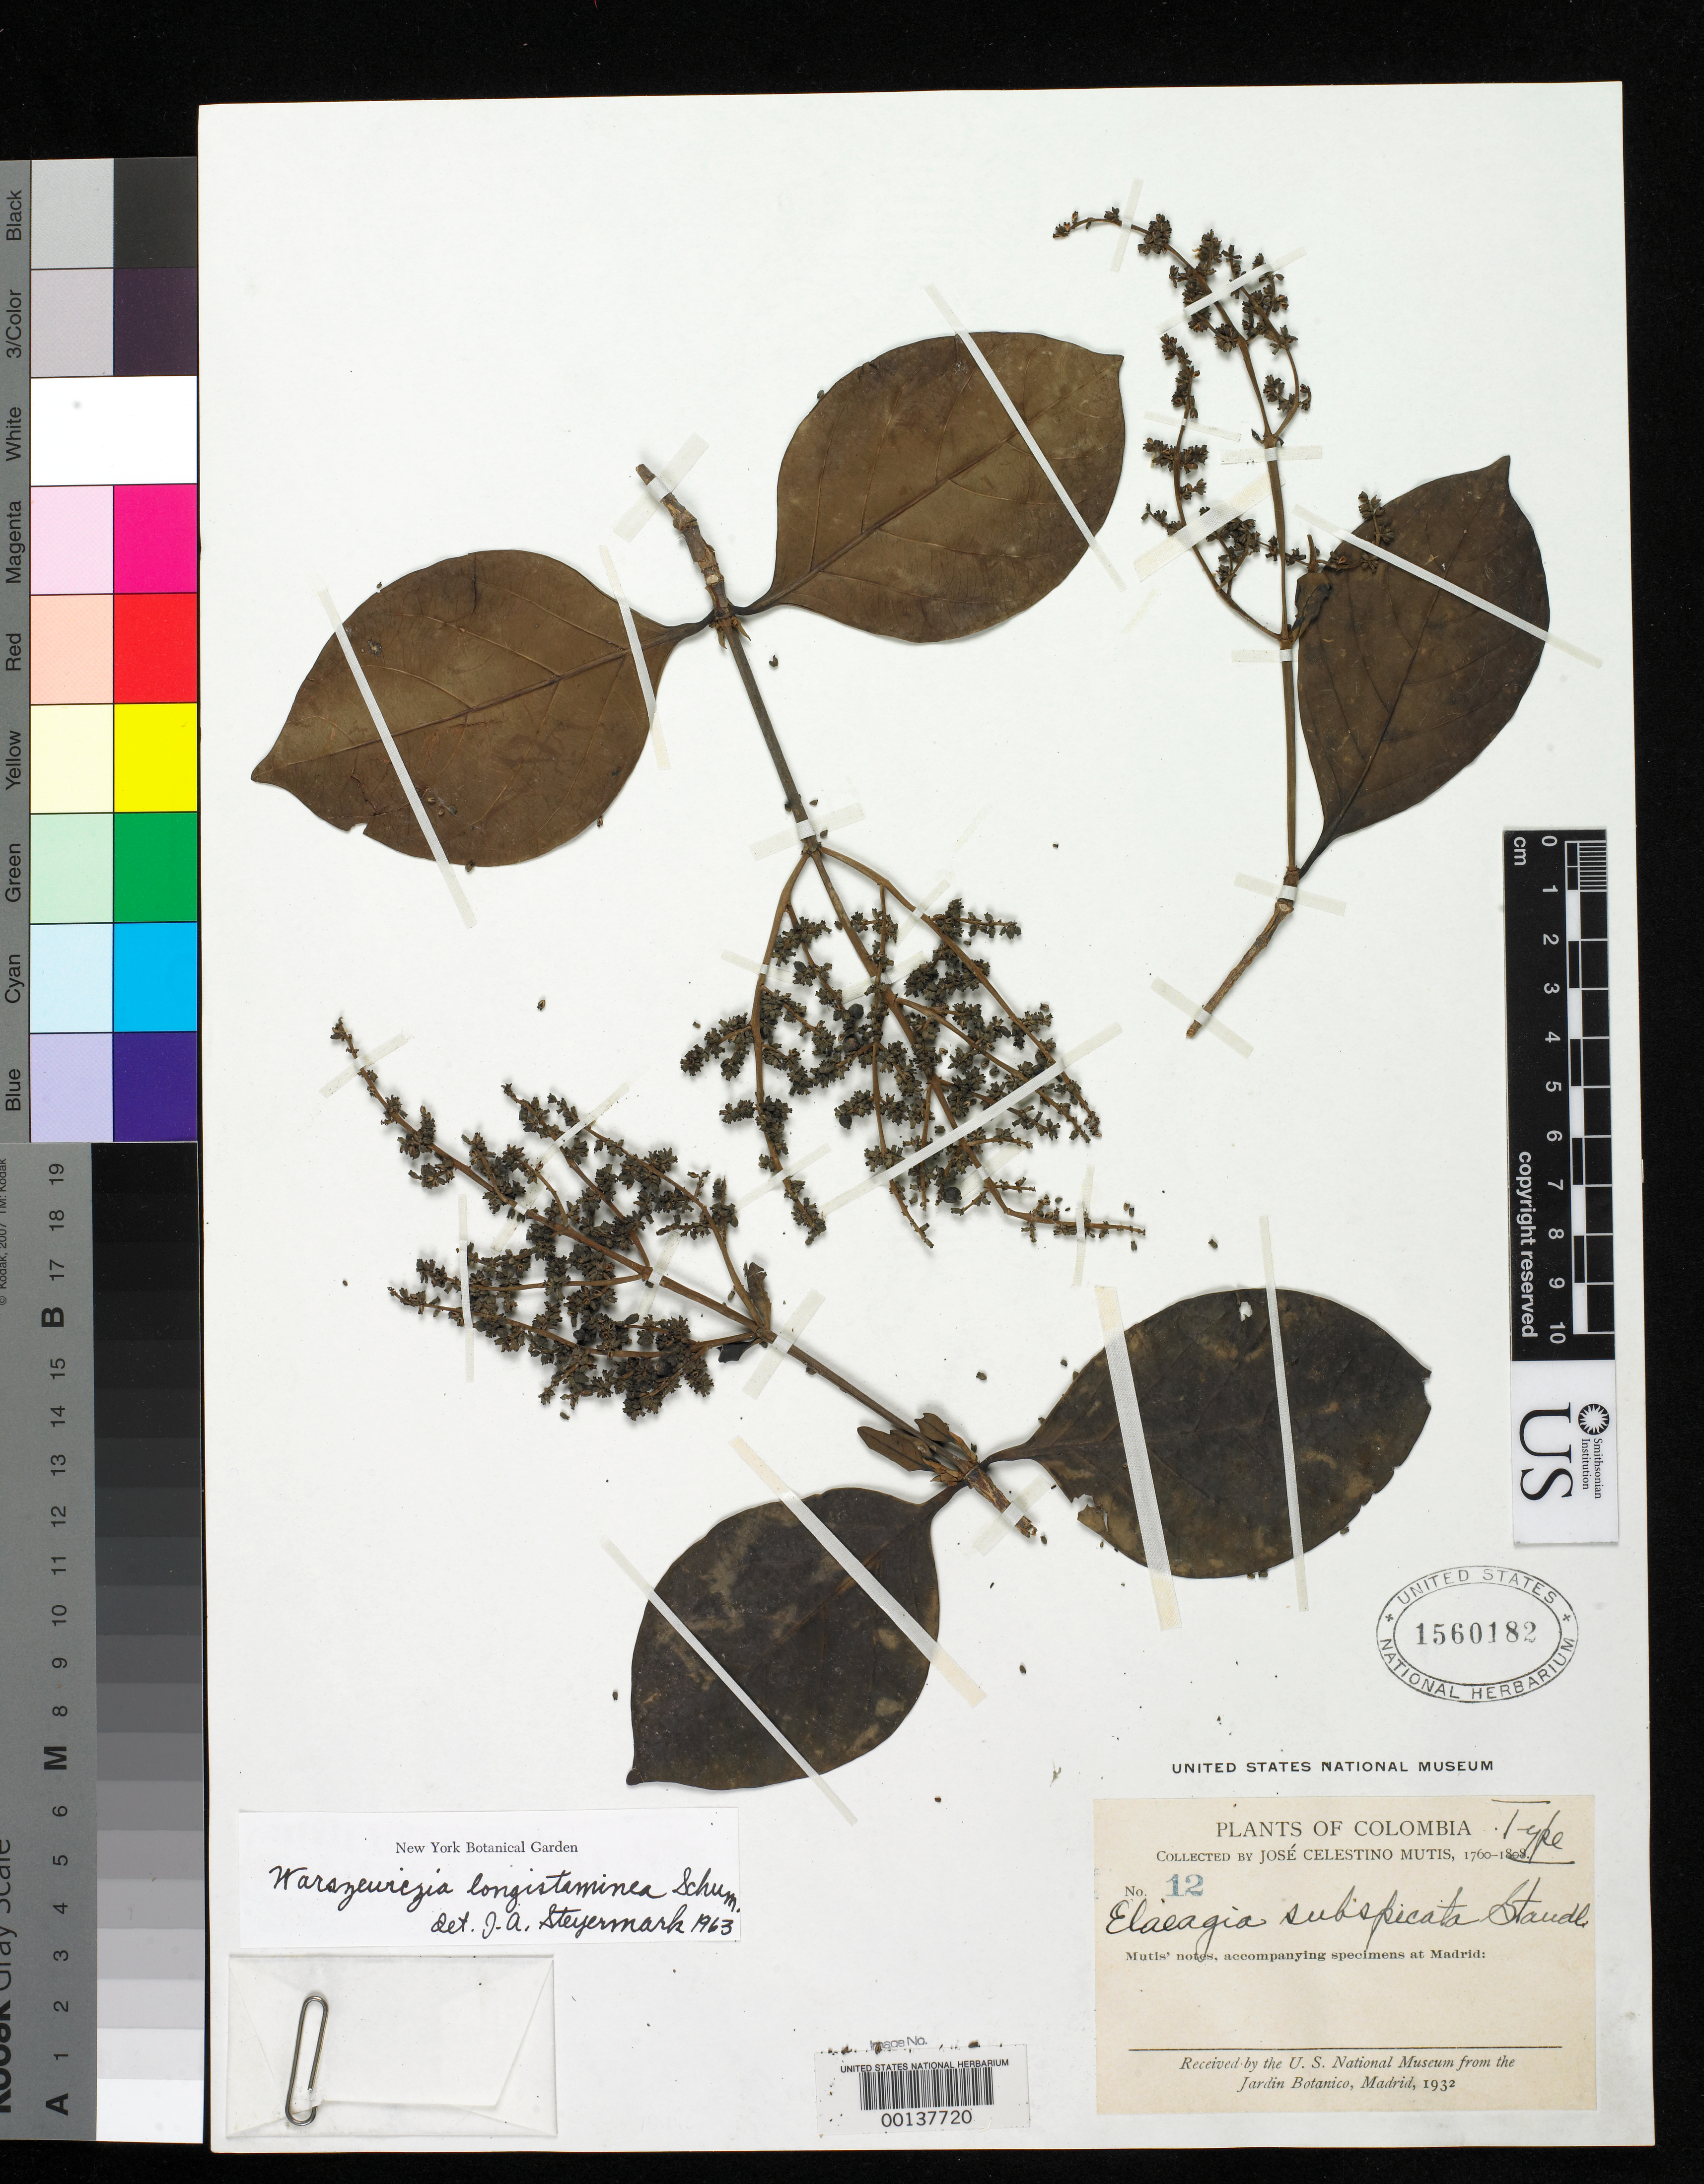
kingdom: Plantae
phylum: Tracheophyta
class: Magnoliopsida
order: Gentianales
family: Rubiaceae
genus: Elaeagia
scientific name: Elaeagia subspicata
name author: Standl.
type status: Holotype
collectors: J. C. B. Mutis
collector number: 12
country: Colombia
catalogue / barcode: US 1560182